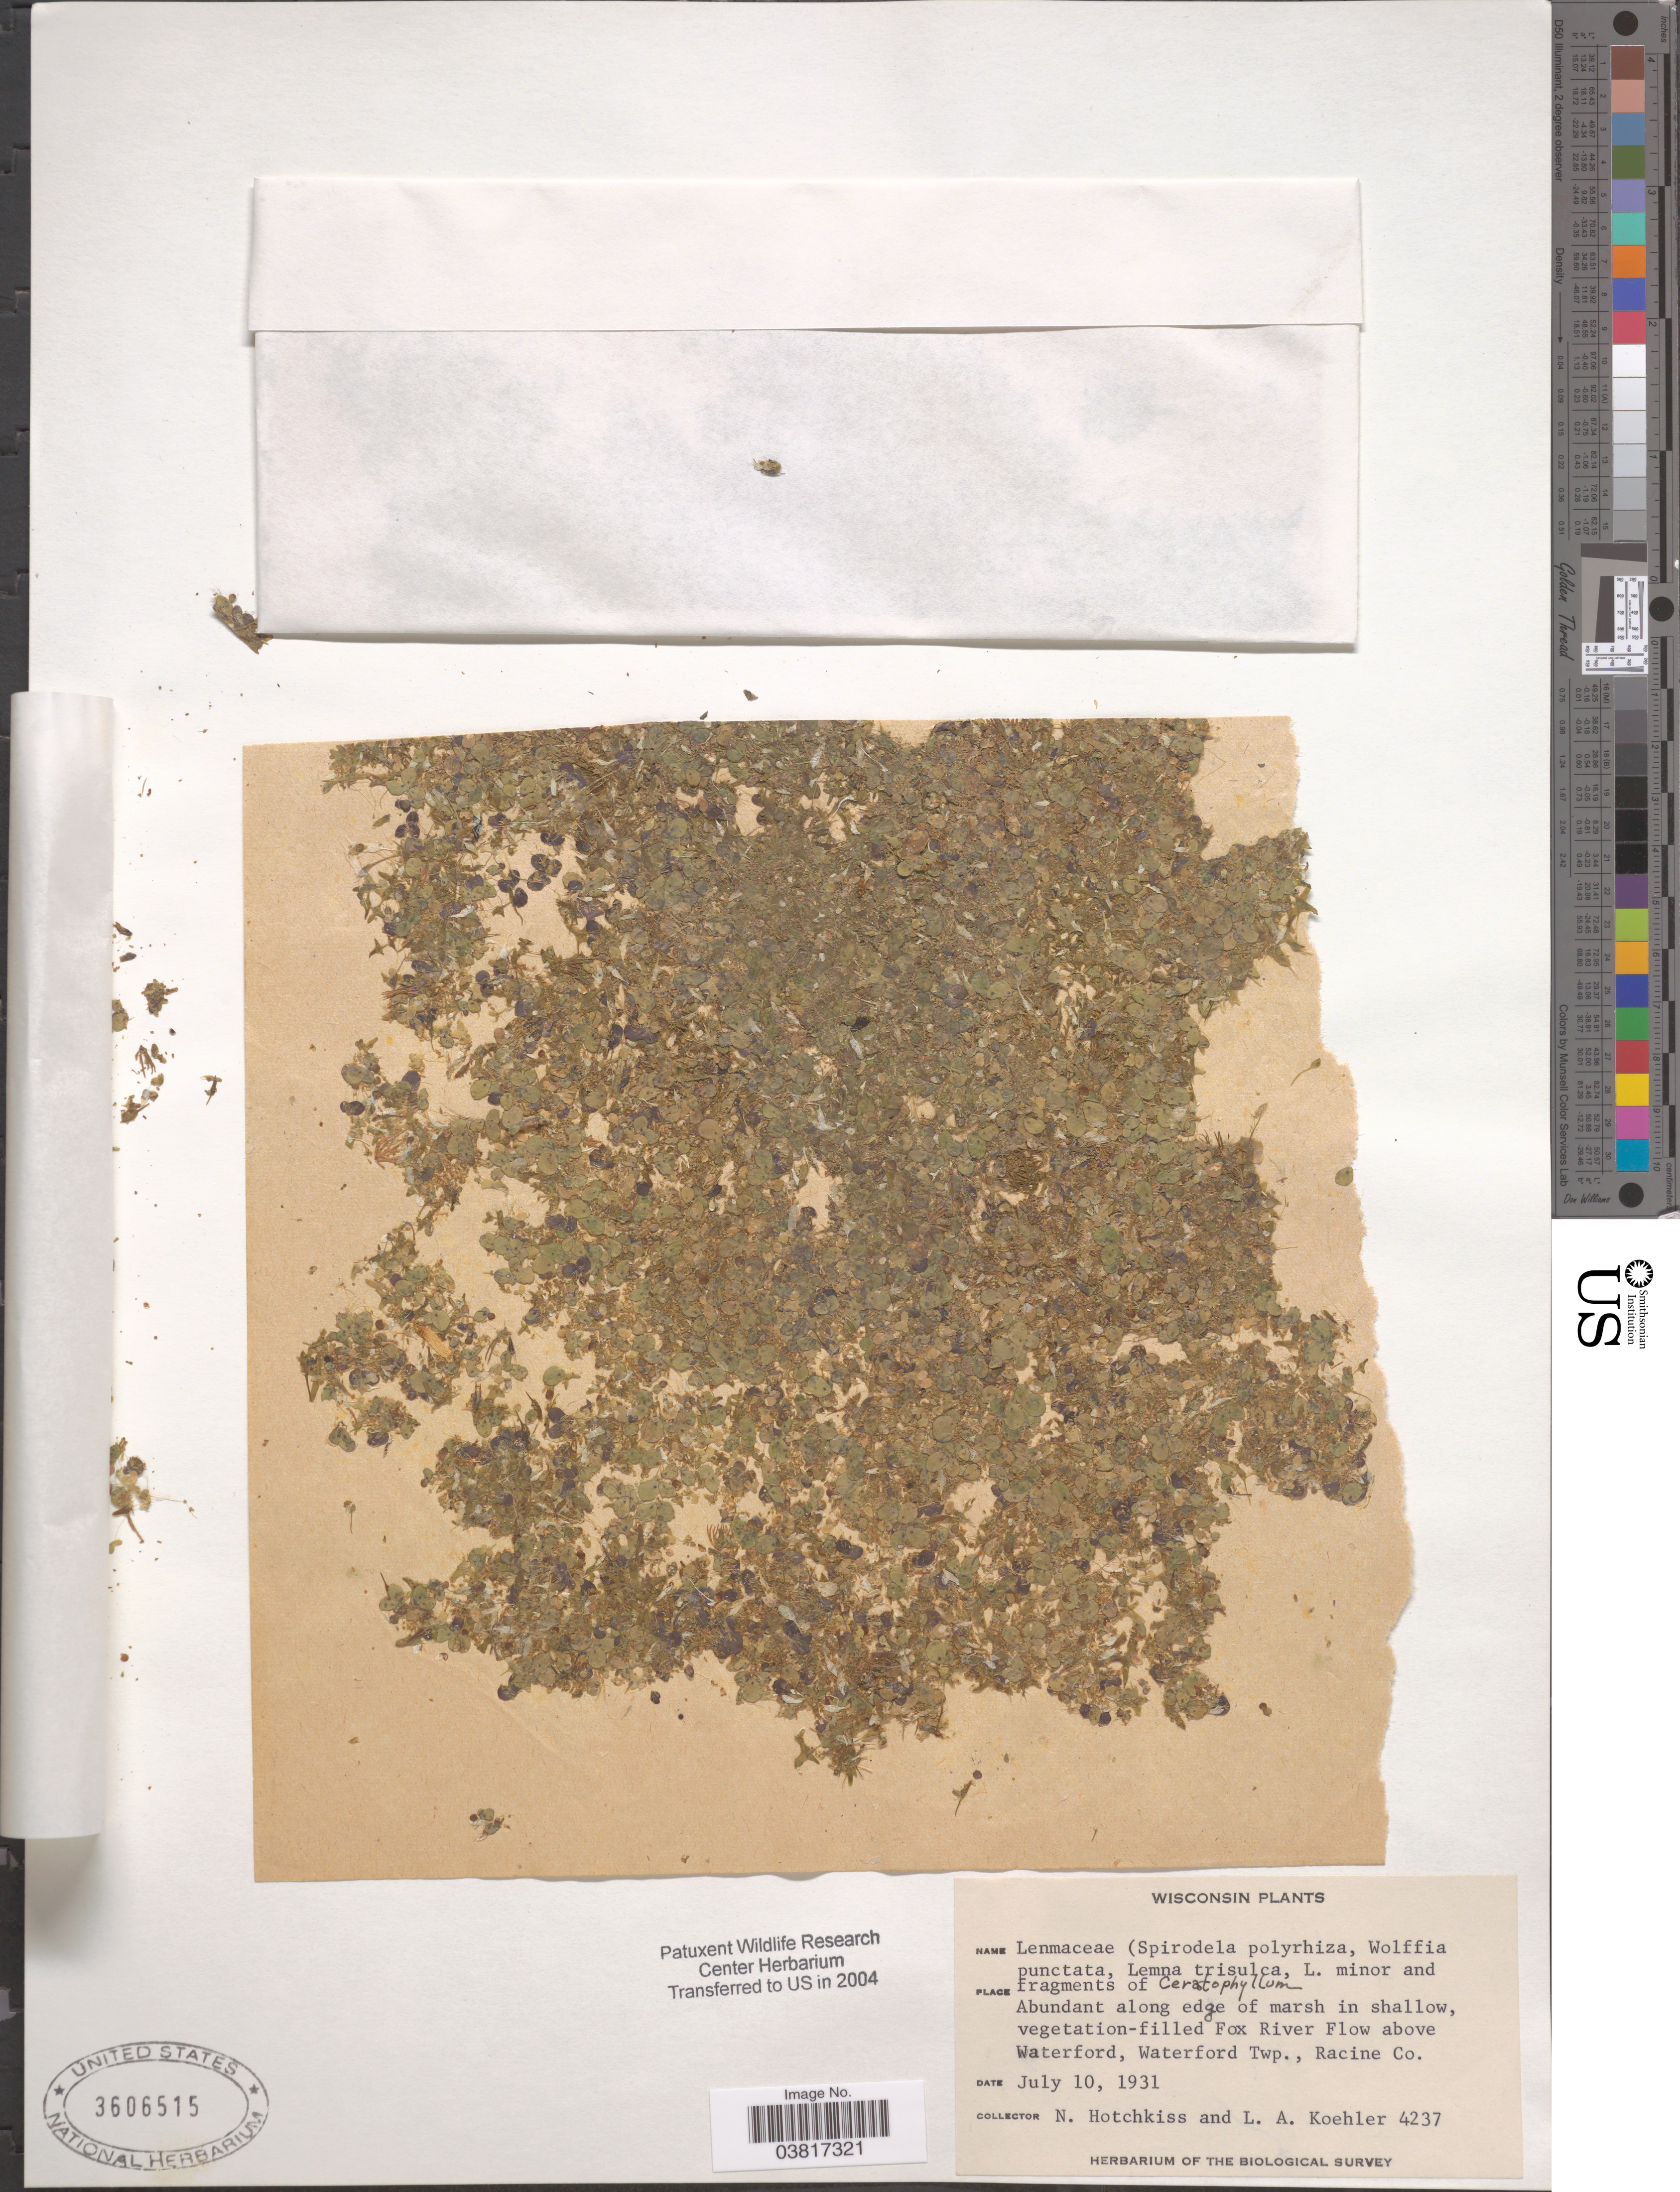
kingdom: Plantae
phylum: Tracheophyta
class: Liliopsida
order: Alismatales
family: Araceae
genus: Spirodela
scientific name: Spirodela polyrrhiza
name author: (L.) Schleid.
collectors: N. Hotchkiss & L. Koehler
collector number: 4237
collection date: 1931-07-10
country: United States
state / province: Wisconsin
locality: Along edge of marsh in shallow, vegetation-filled Fox River Flow above Waterford, Waterford Twp., Racine Co.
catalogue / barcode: US 3606515